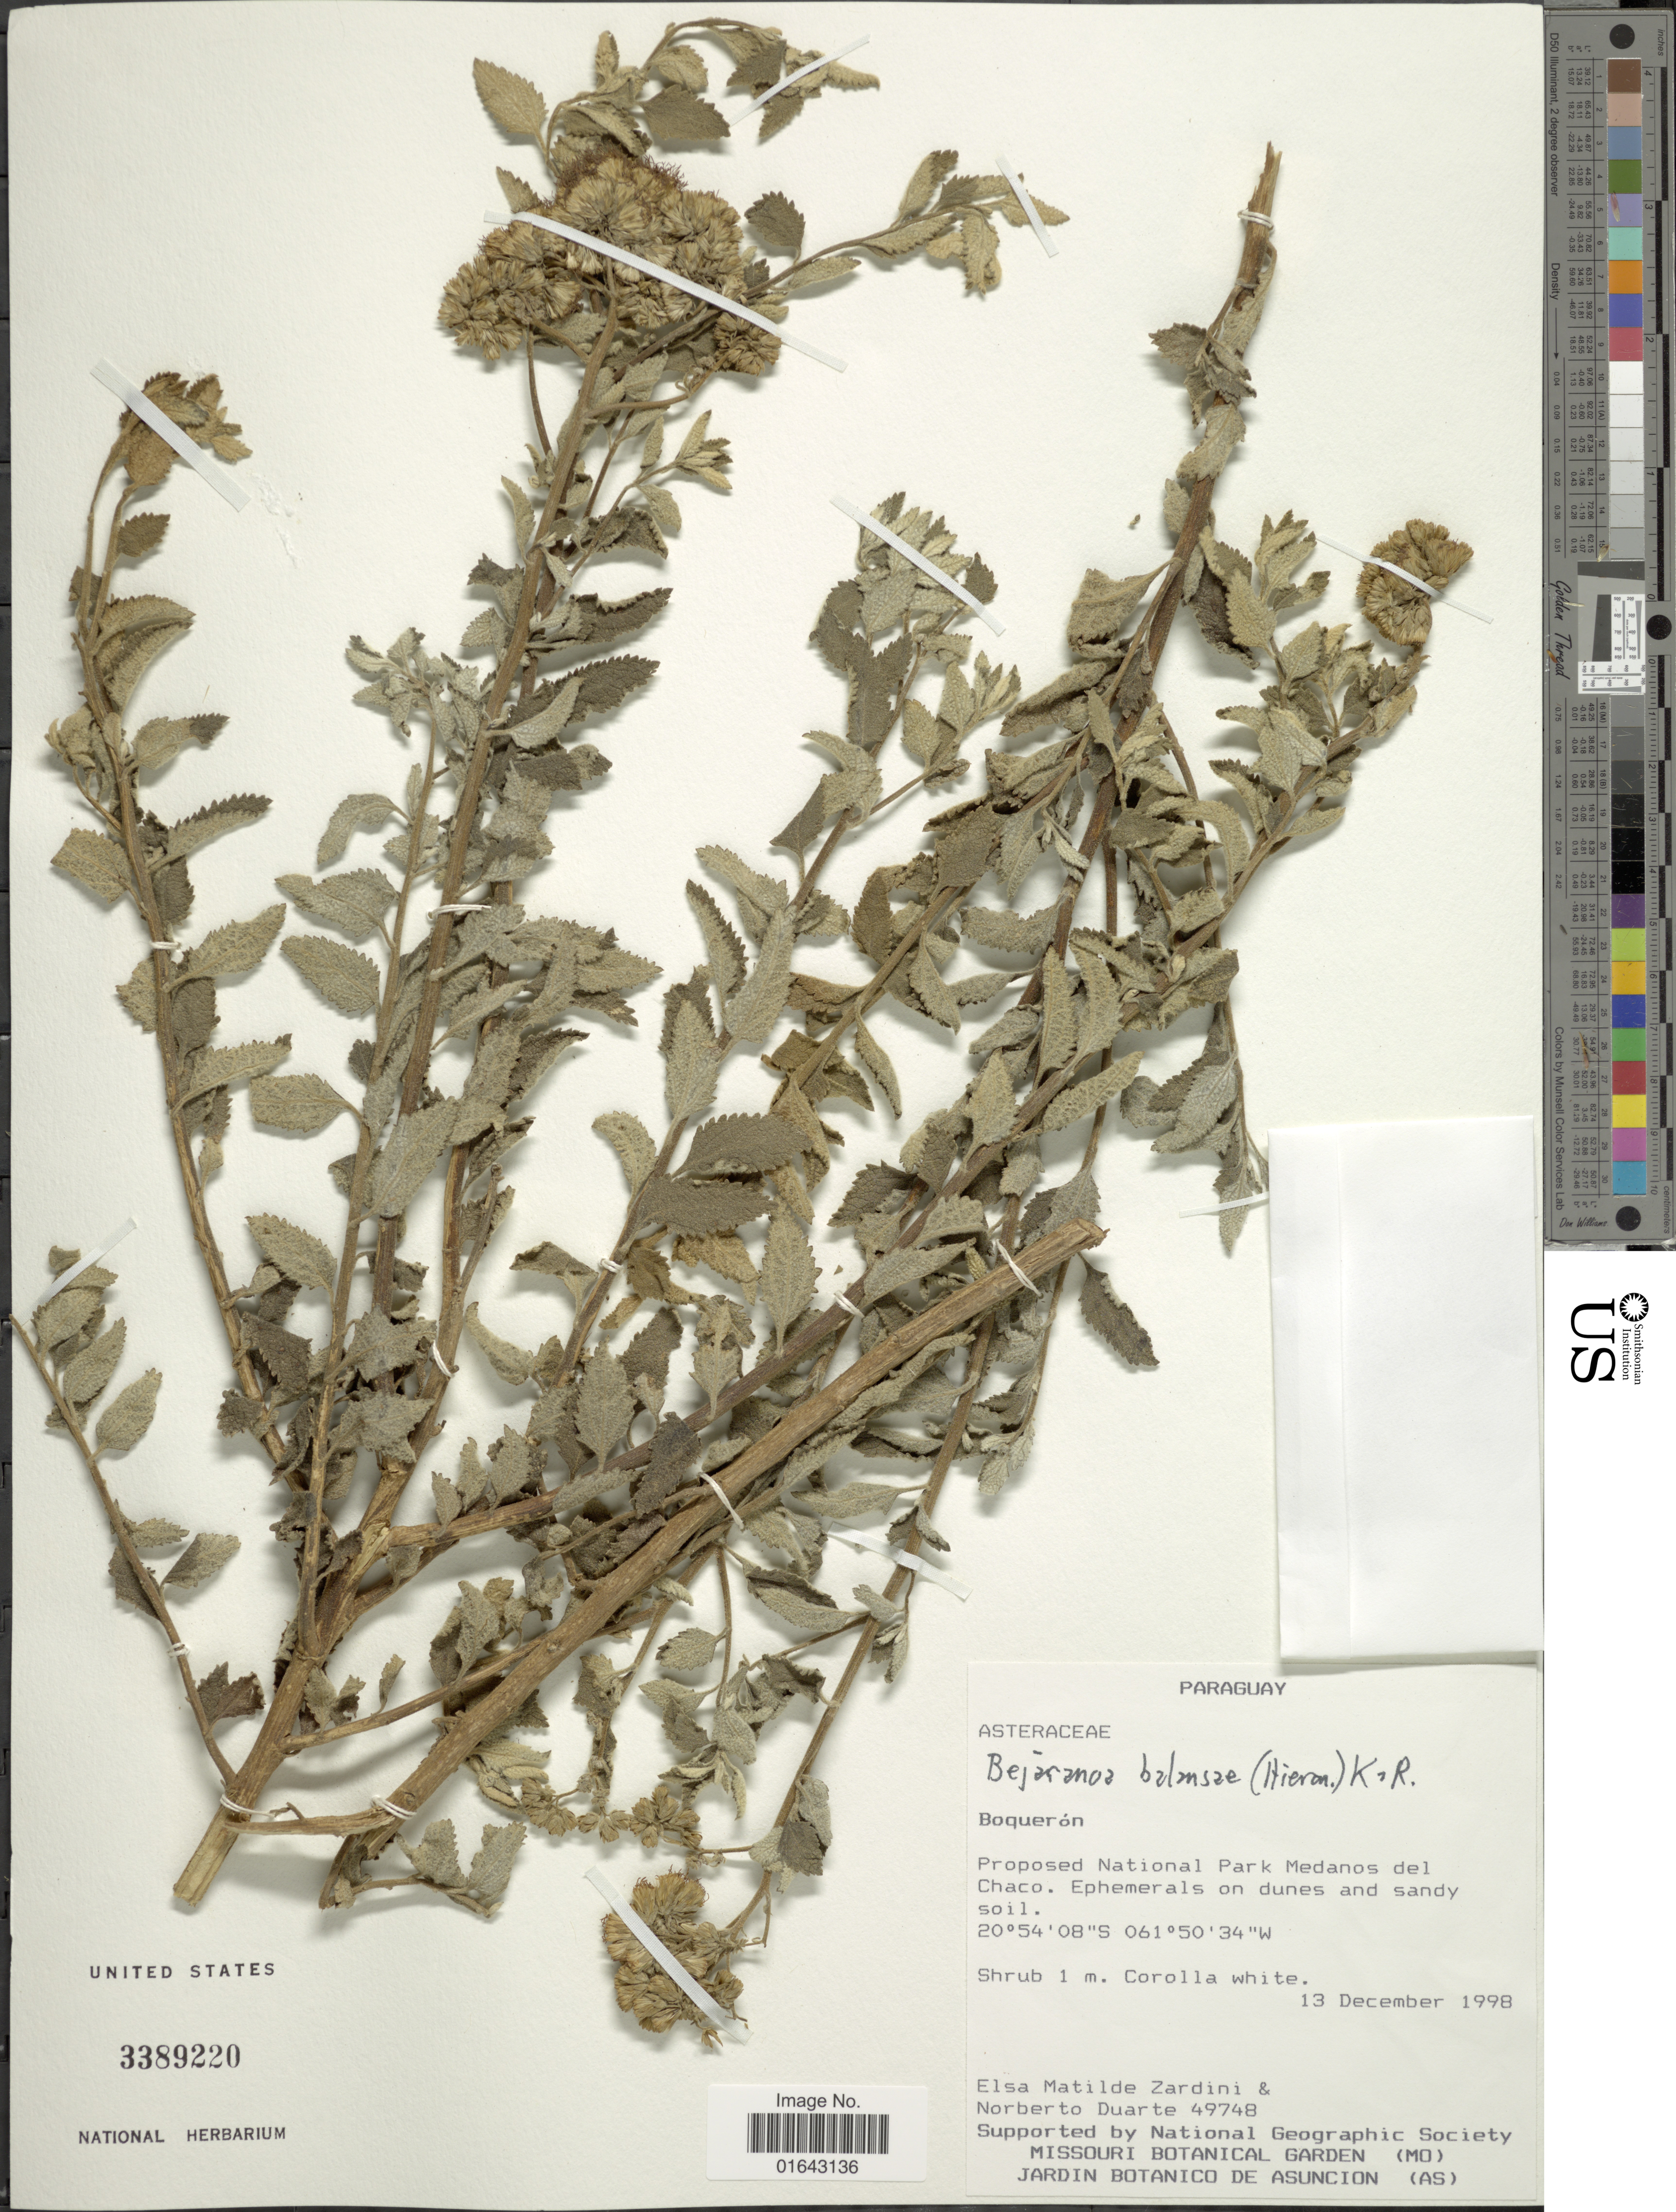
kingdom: Plantae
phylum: Tracheophyta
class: Magnoliopsida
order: Asterales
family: Asteraceae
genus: Bejaranoa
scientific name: Bejaranoa balansae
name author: (Hieron.) R.M. King & H. Rob.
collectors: E. M. Zardini & N. Duarte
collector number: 49748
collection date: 1998-12-13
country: Paraguay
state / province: Boqueron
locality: Boquerón. Proposed National Park Medanos del Chaco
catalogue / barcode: US 3389220